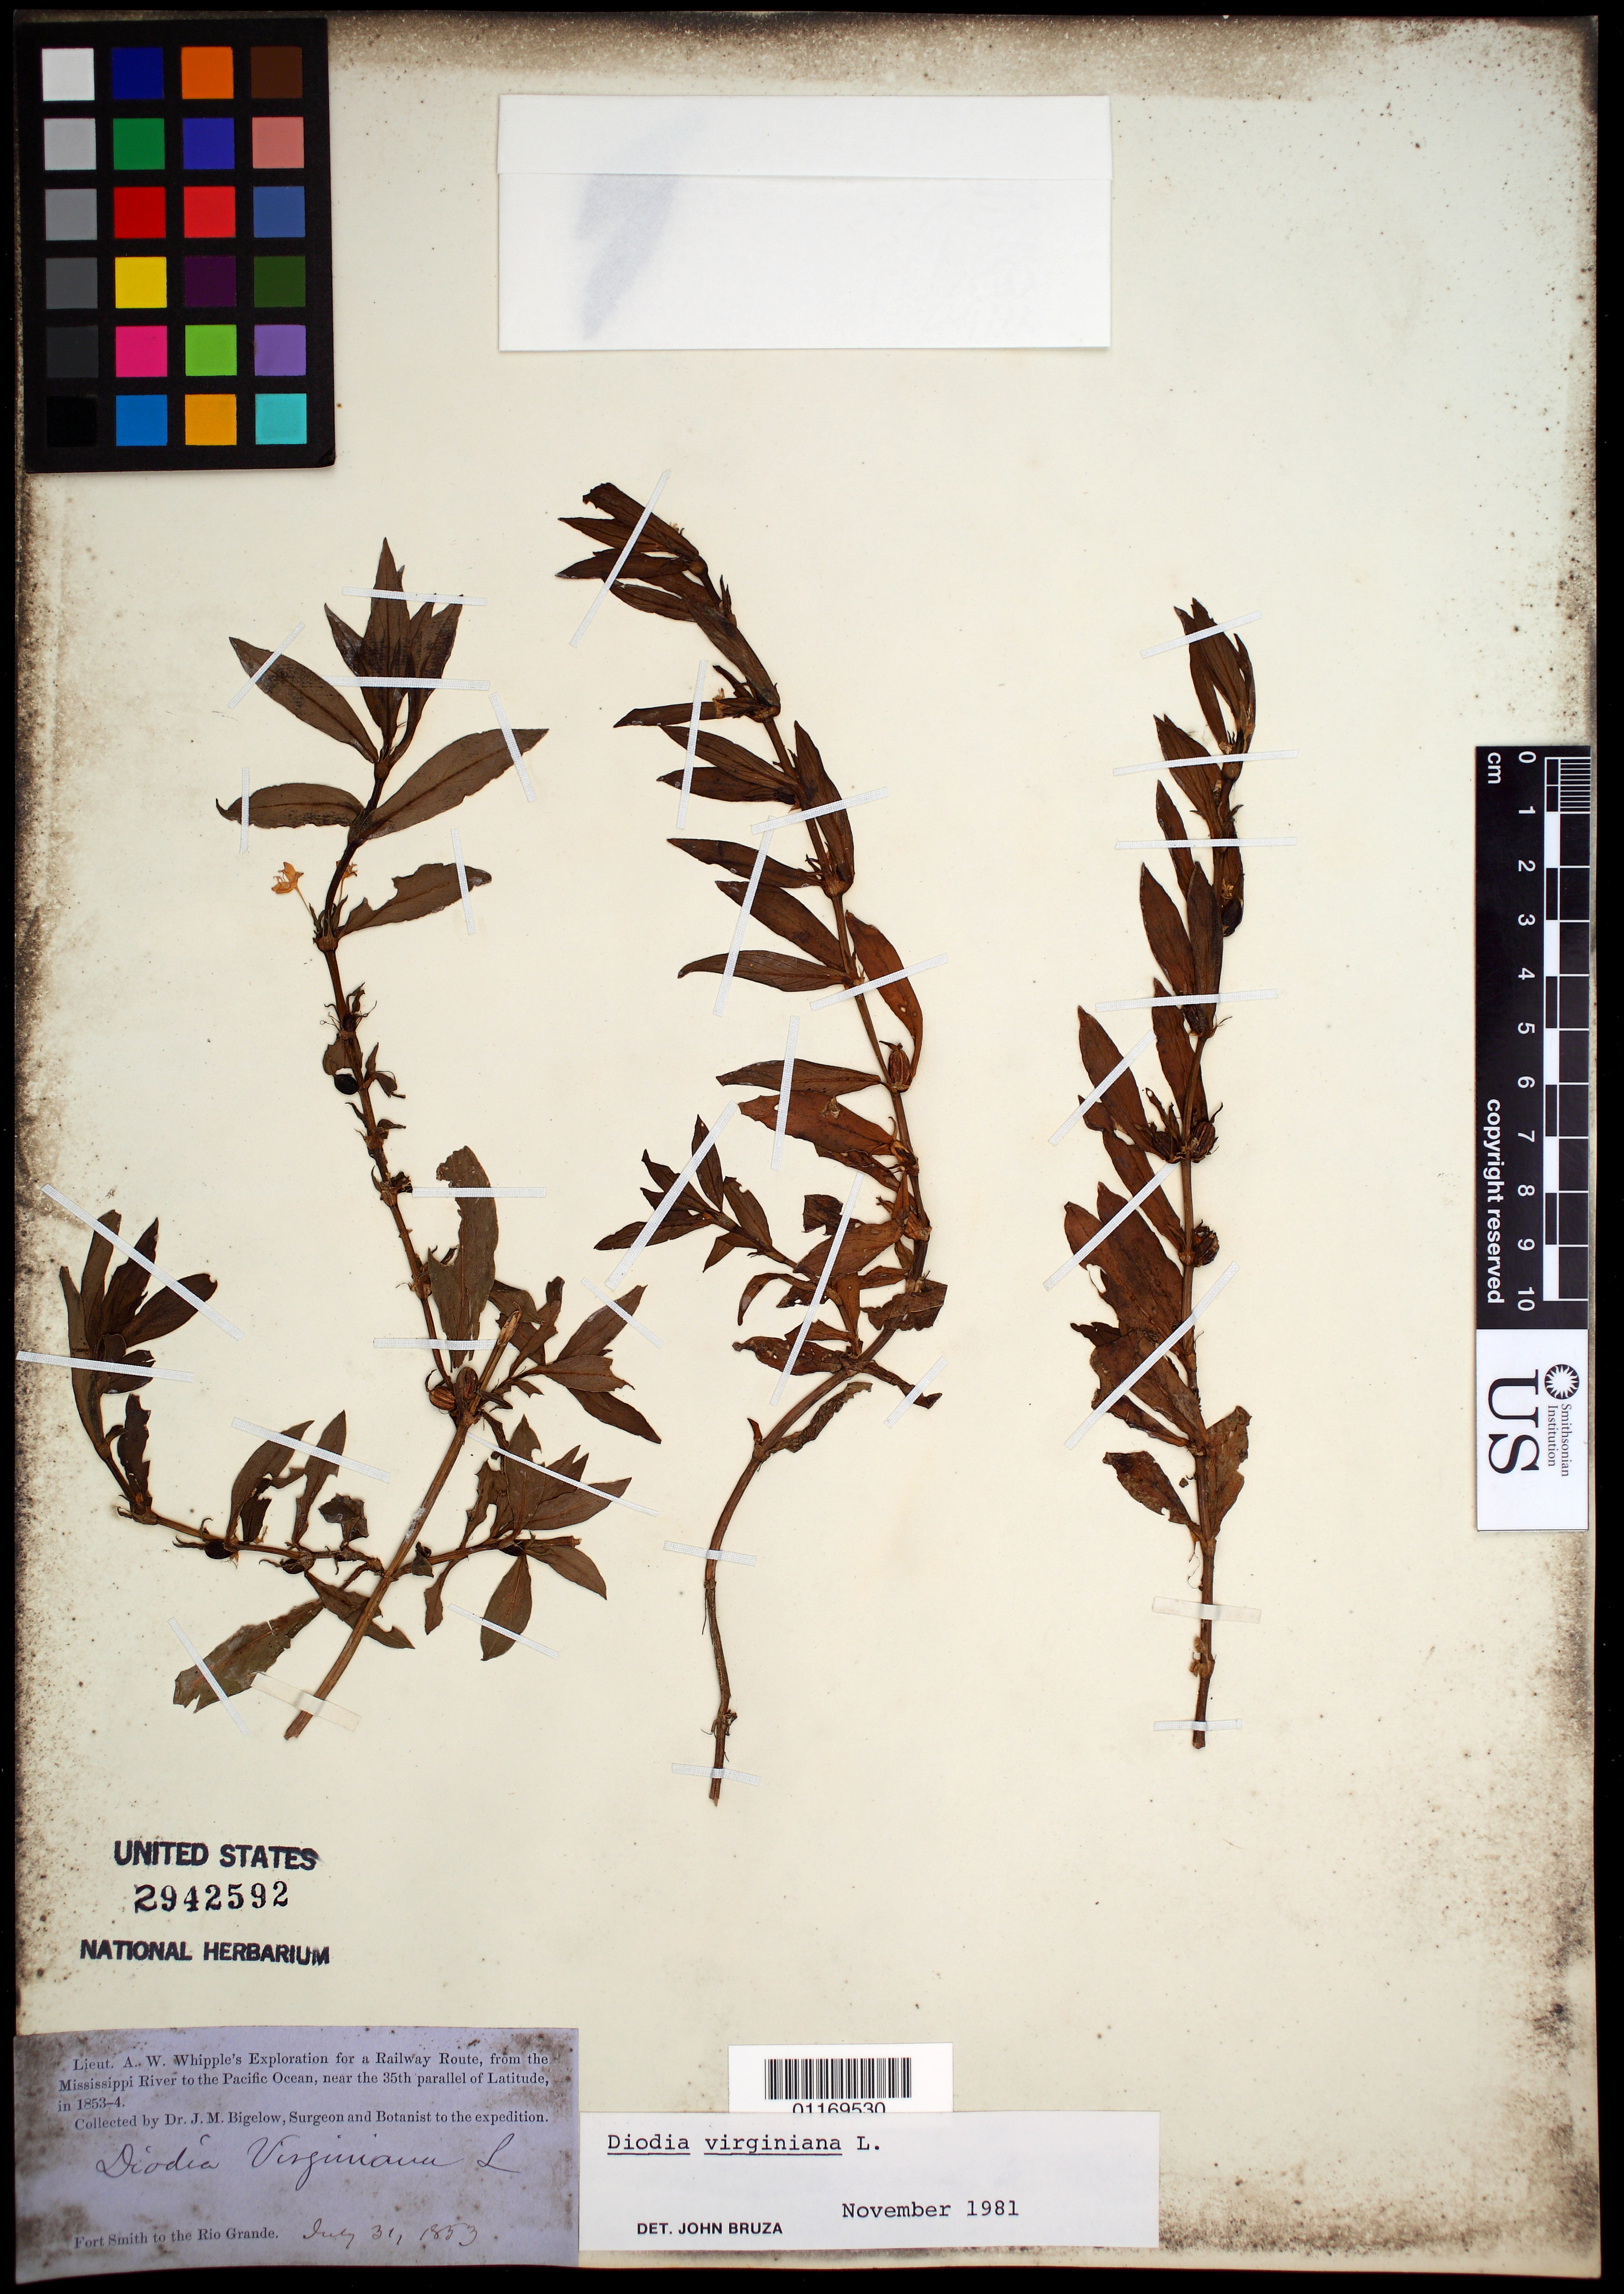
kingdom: Plantae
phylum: Tracheophyta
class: Magnoliopsida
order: Gentianales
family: Rubiaceae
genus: Diodia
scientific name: Diodia virginiana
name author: L.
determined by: Bruza, J.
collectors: J. M. Bigelow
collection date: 1853-07-31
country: United States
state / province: Oklahoma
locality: Fort Smith to the Rio Grande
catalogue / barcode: US 2942592